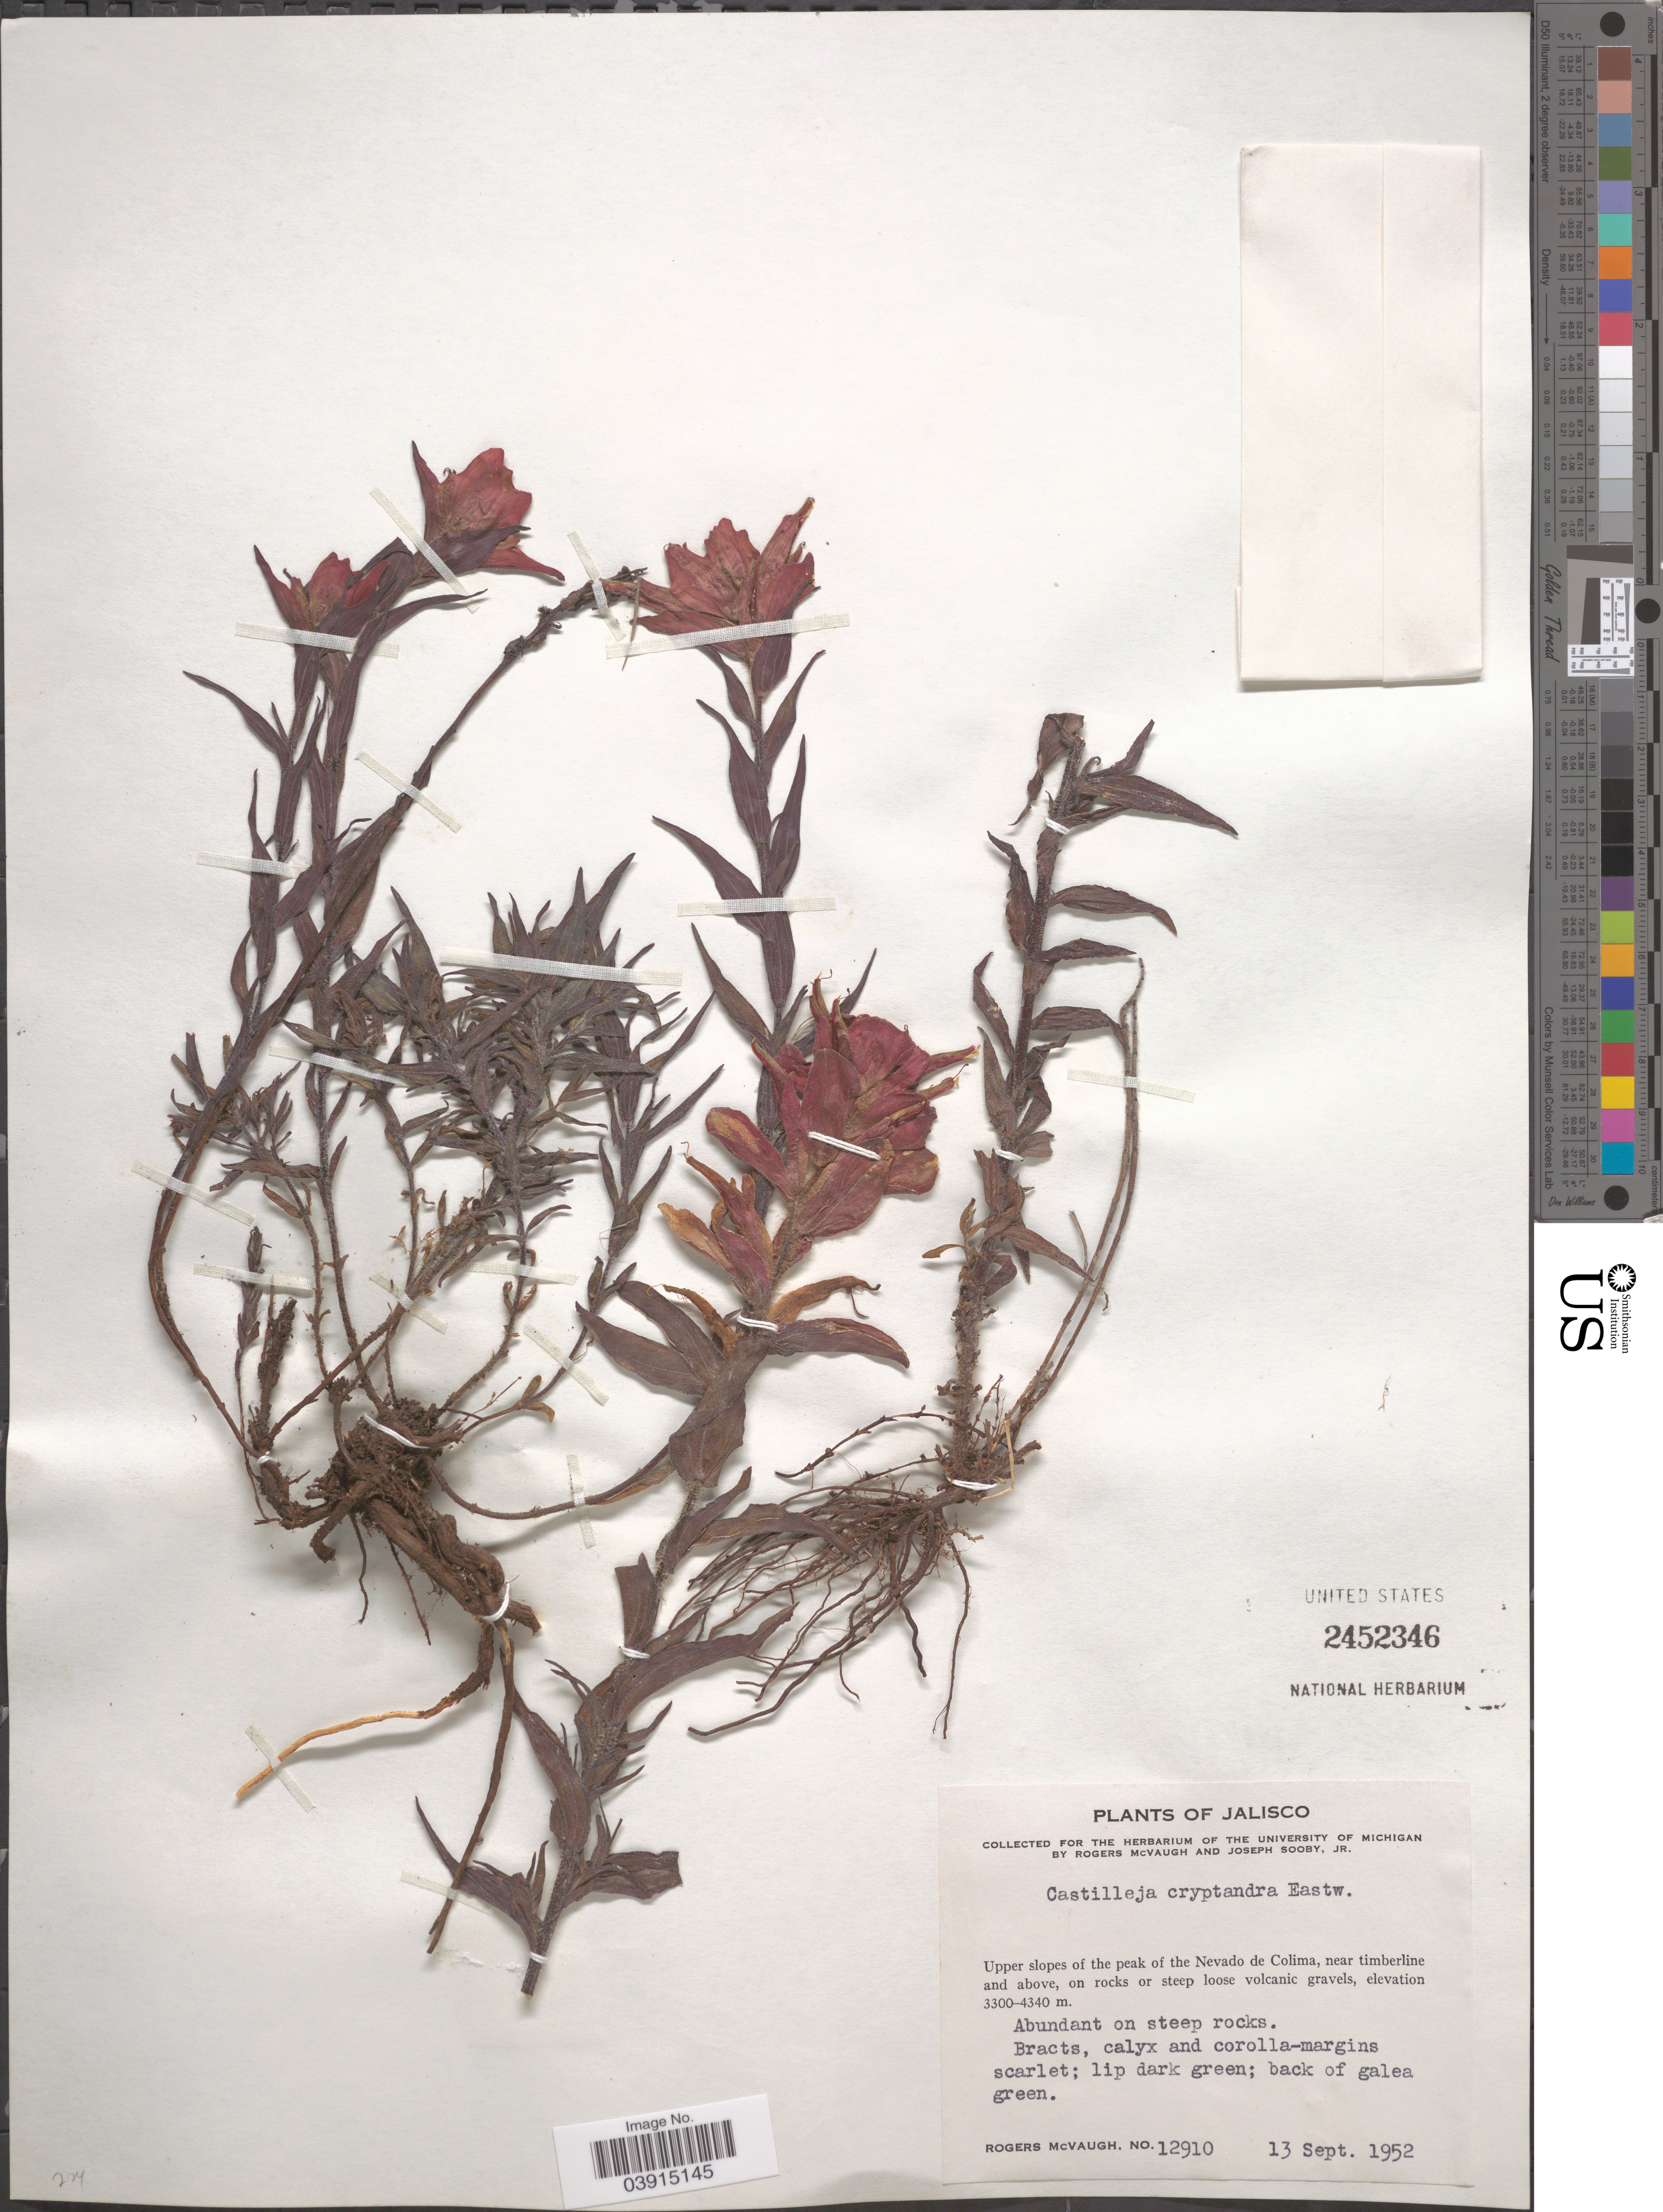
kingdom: Plantae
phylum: Tracheophyta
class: Magnoliopsida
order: Lamiales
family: Orobanchaceae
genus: Castilleja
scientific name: Castilleja cryptandra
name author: Eastw.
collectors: R. McVaugh & J. Sooby Jr.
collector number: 12910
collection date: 1952-09-13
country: Mexico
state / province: Jalisco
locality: Upper slopes of the peak of the Nevado de Colima, near timberline and above.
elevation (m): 3300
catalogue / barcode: US 2452346